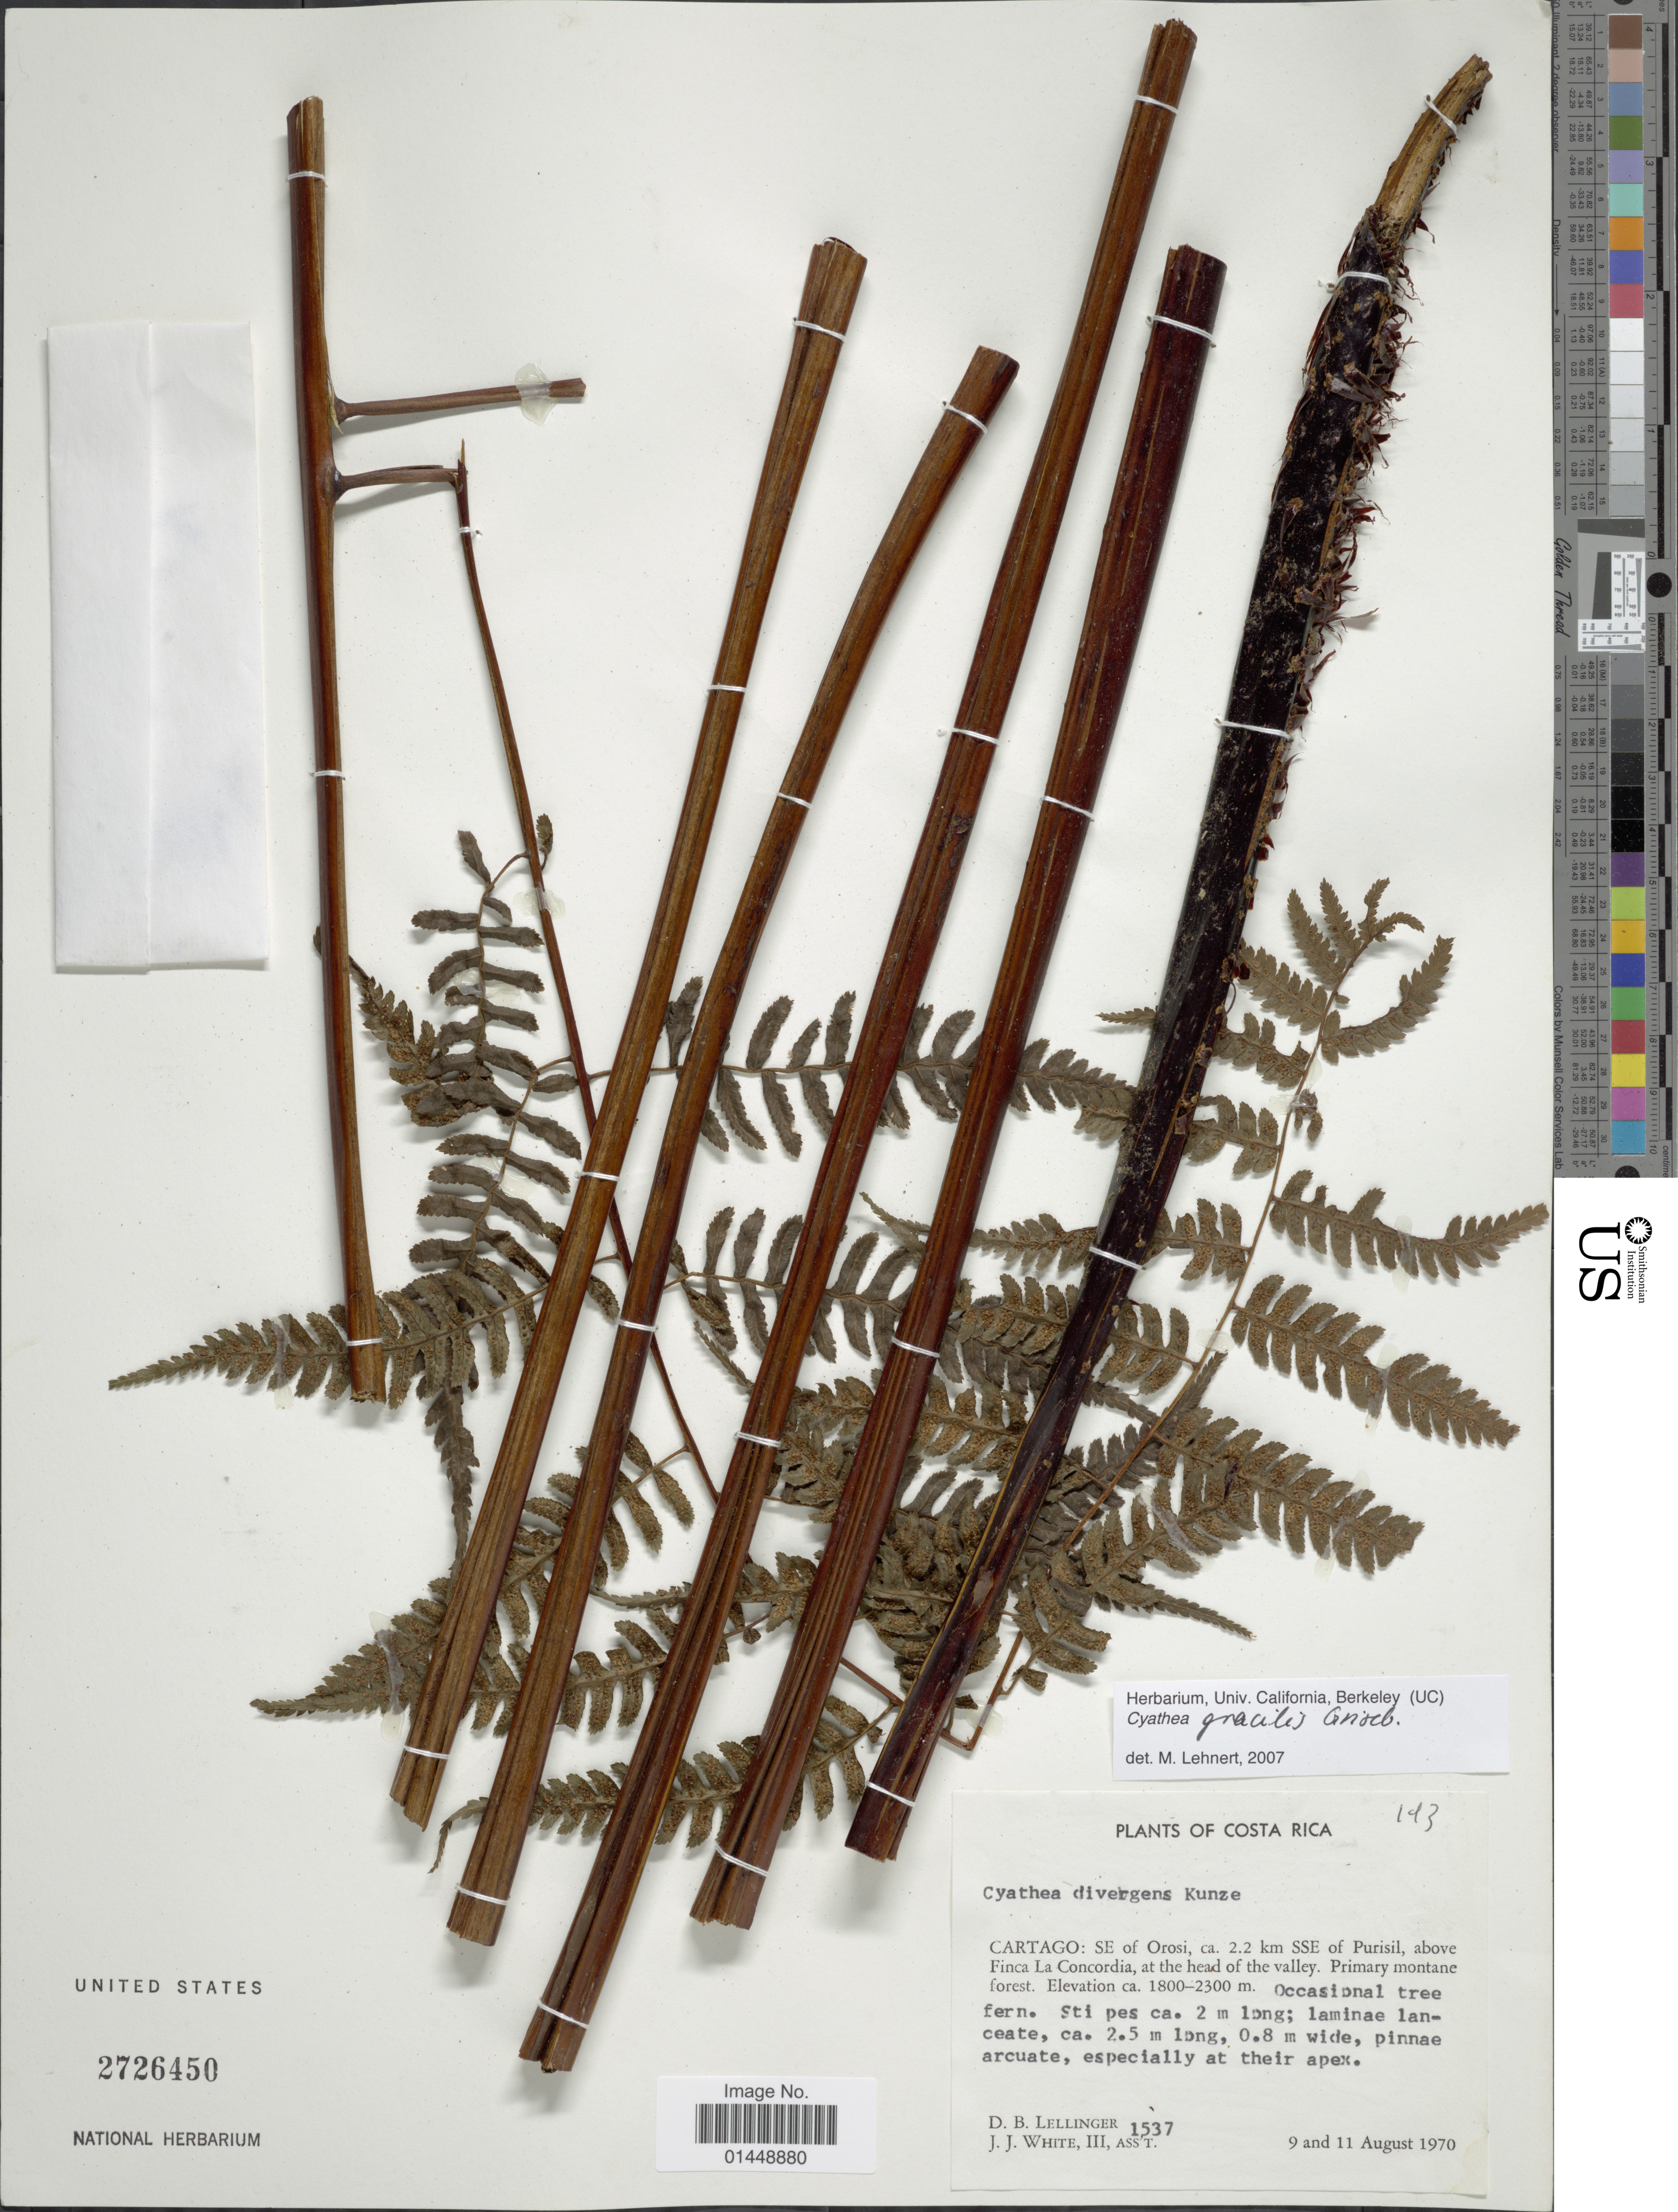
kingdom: Plantae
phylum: Tracheophyta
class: Polypodiopsida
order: Cyatheales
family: Cyatheaceae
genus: Cyathea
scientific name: Cyathea gracilis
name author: Gris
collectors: D. B. Lellinger & J. J. White III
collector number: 1537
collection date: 1970-08-09/1970-08-11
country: Costa Rica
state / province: Cartago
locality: Cartago: SE of Orosi, ca. 2.2 km SSE of Purisil, above Finca La Concordia, at the head of the valley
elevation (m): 1800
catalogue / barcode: US 2726450